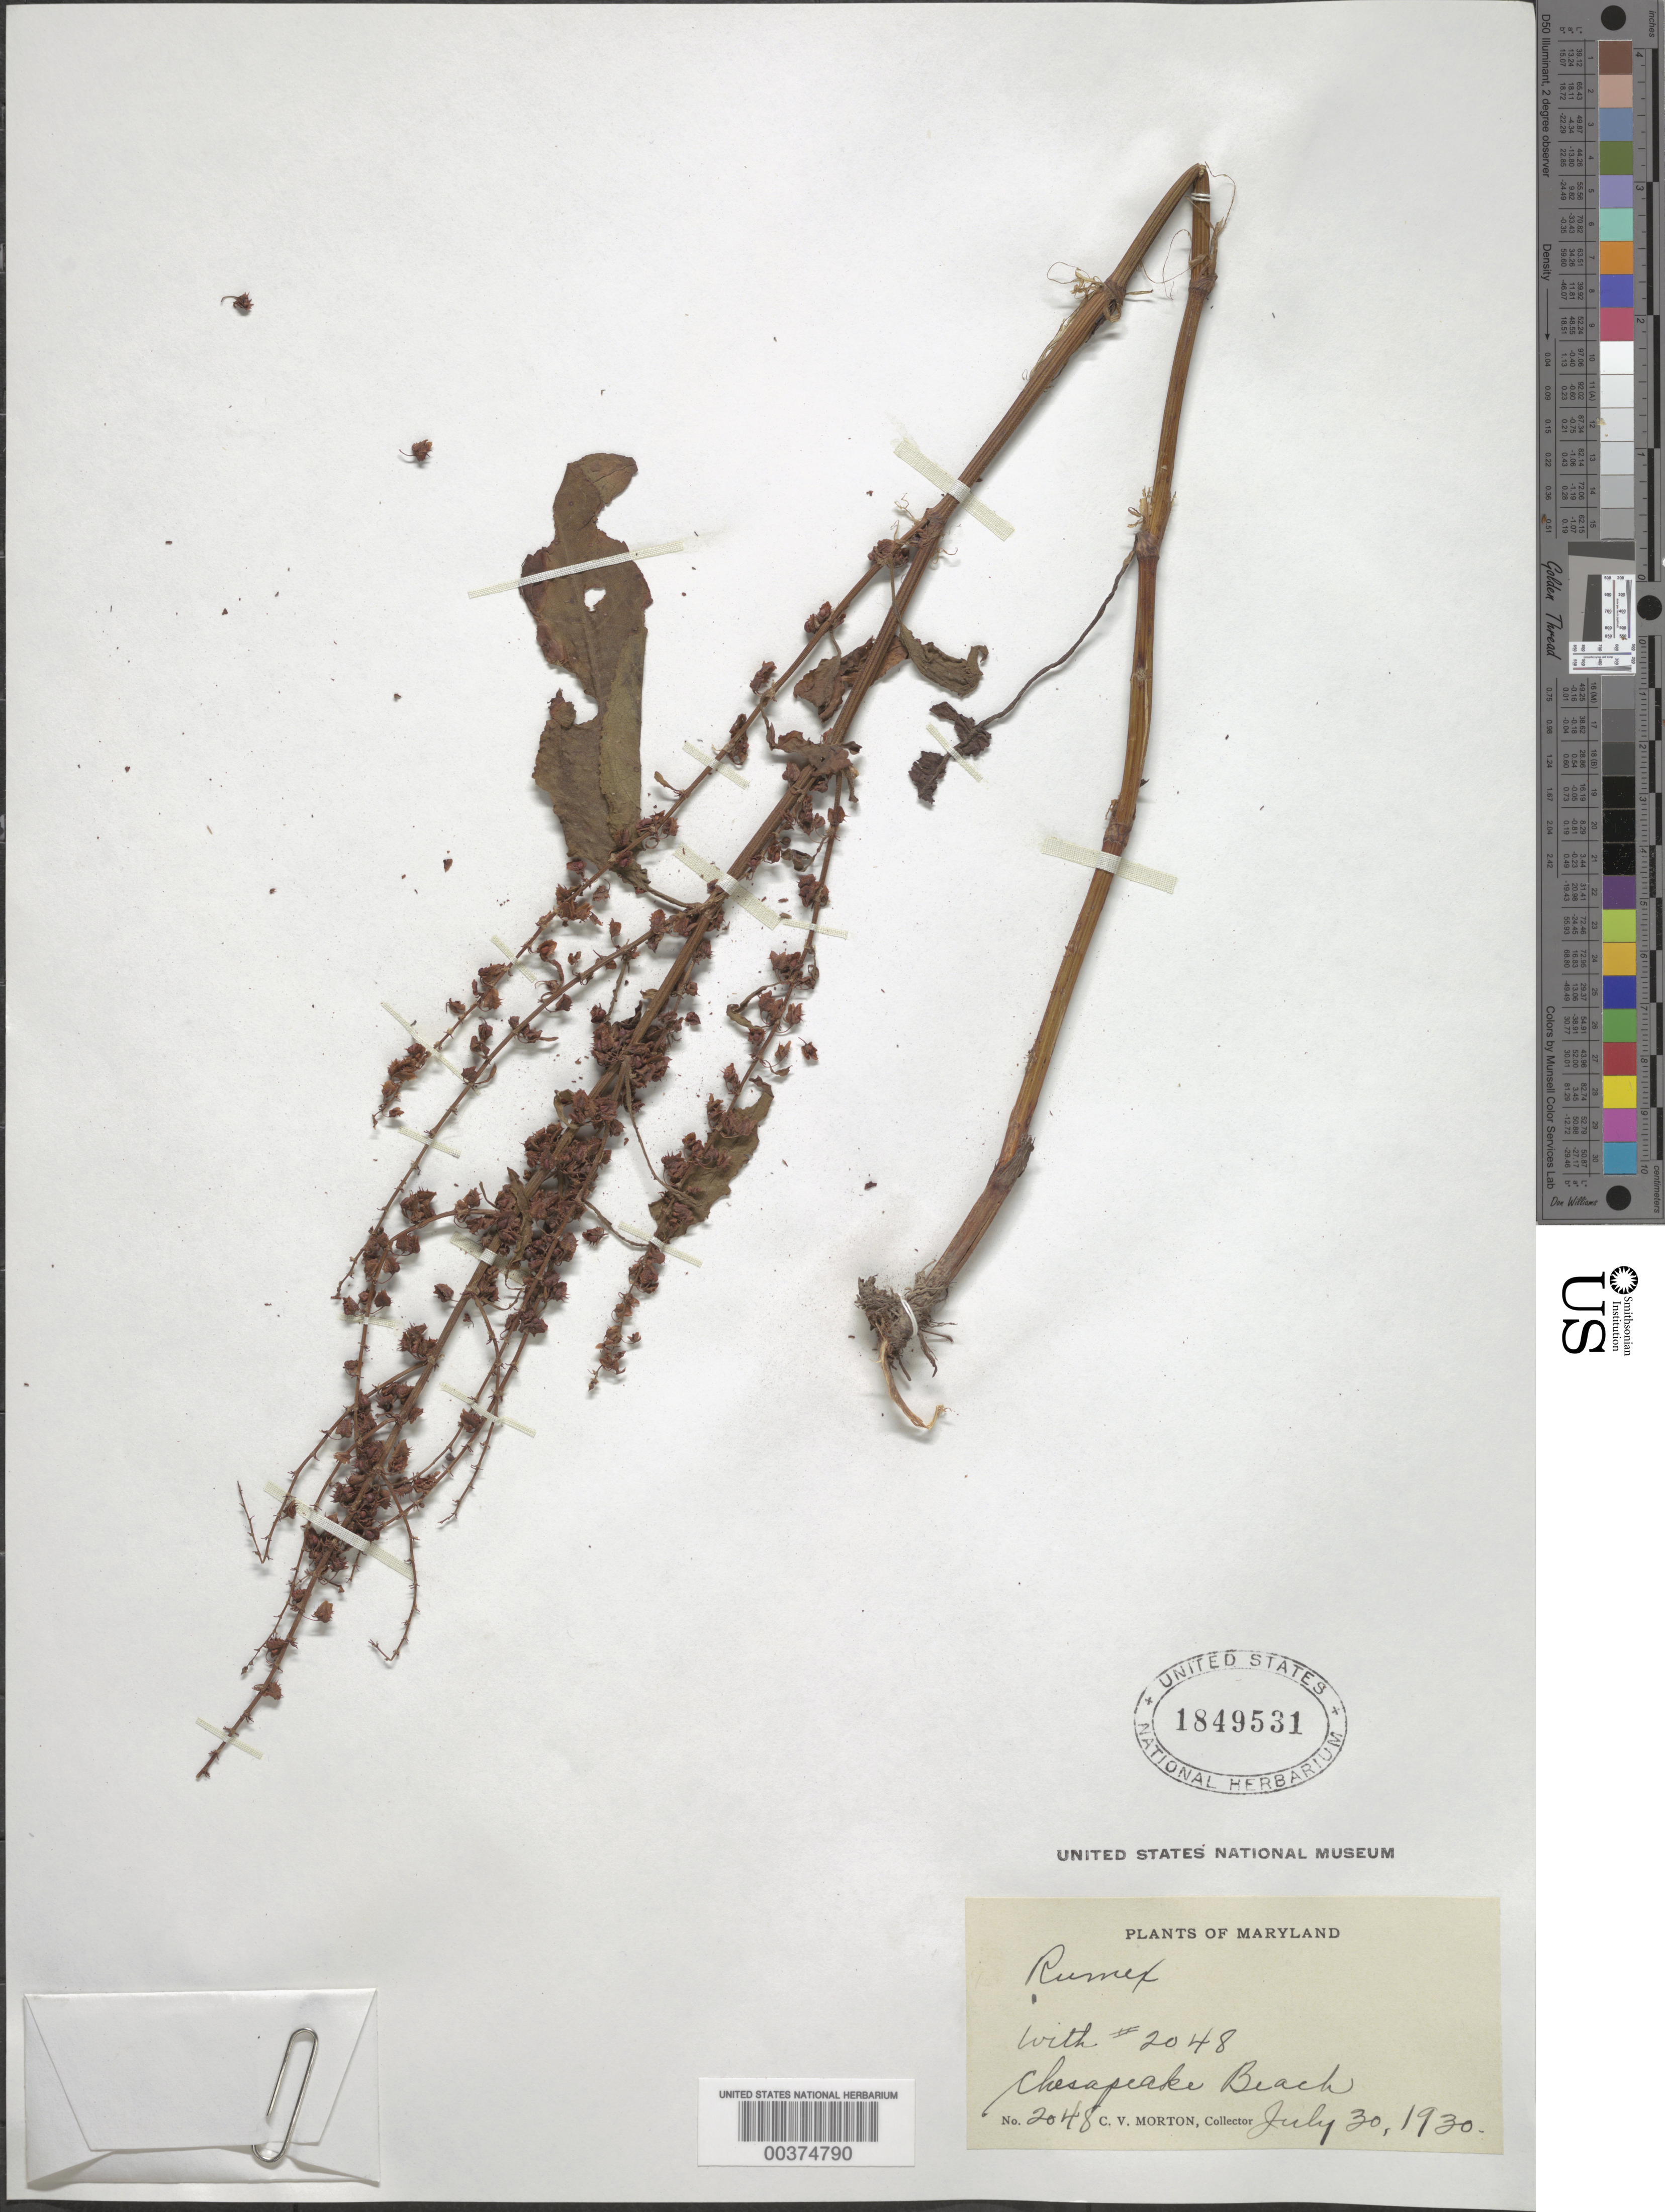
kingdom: Plantae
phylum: Tracheophyta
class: Magnoliopsida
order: Caryophyllales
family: Polygonaceae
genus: Rumex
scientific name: Rumex sp.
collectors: C. V. Morton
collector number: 2048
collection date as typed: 30 Jul 1930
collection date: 1930-07-30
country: United States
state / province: Maryland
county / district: Calvert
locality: Chesapeake Beach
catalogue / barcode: US 1849531